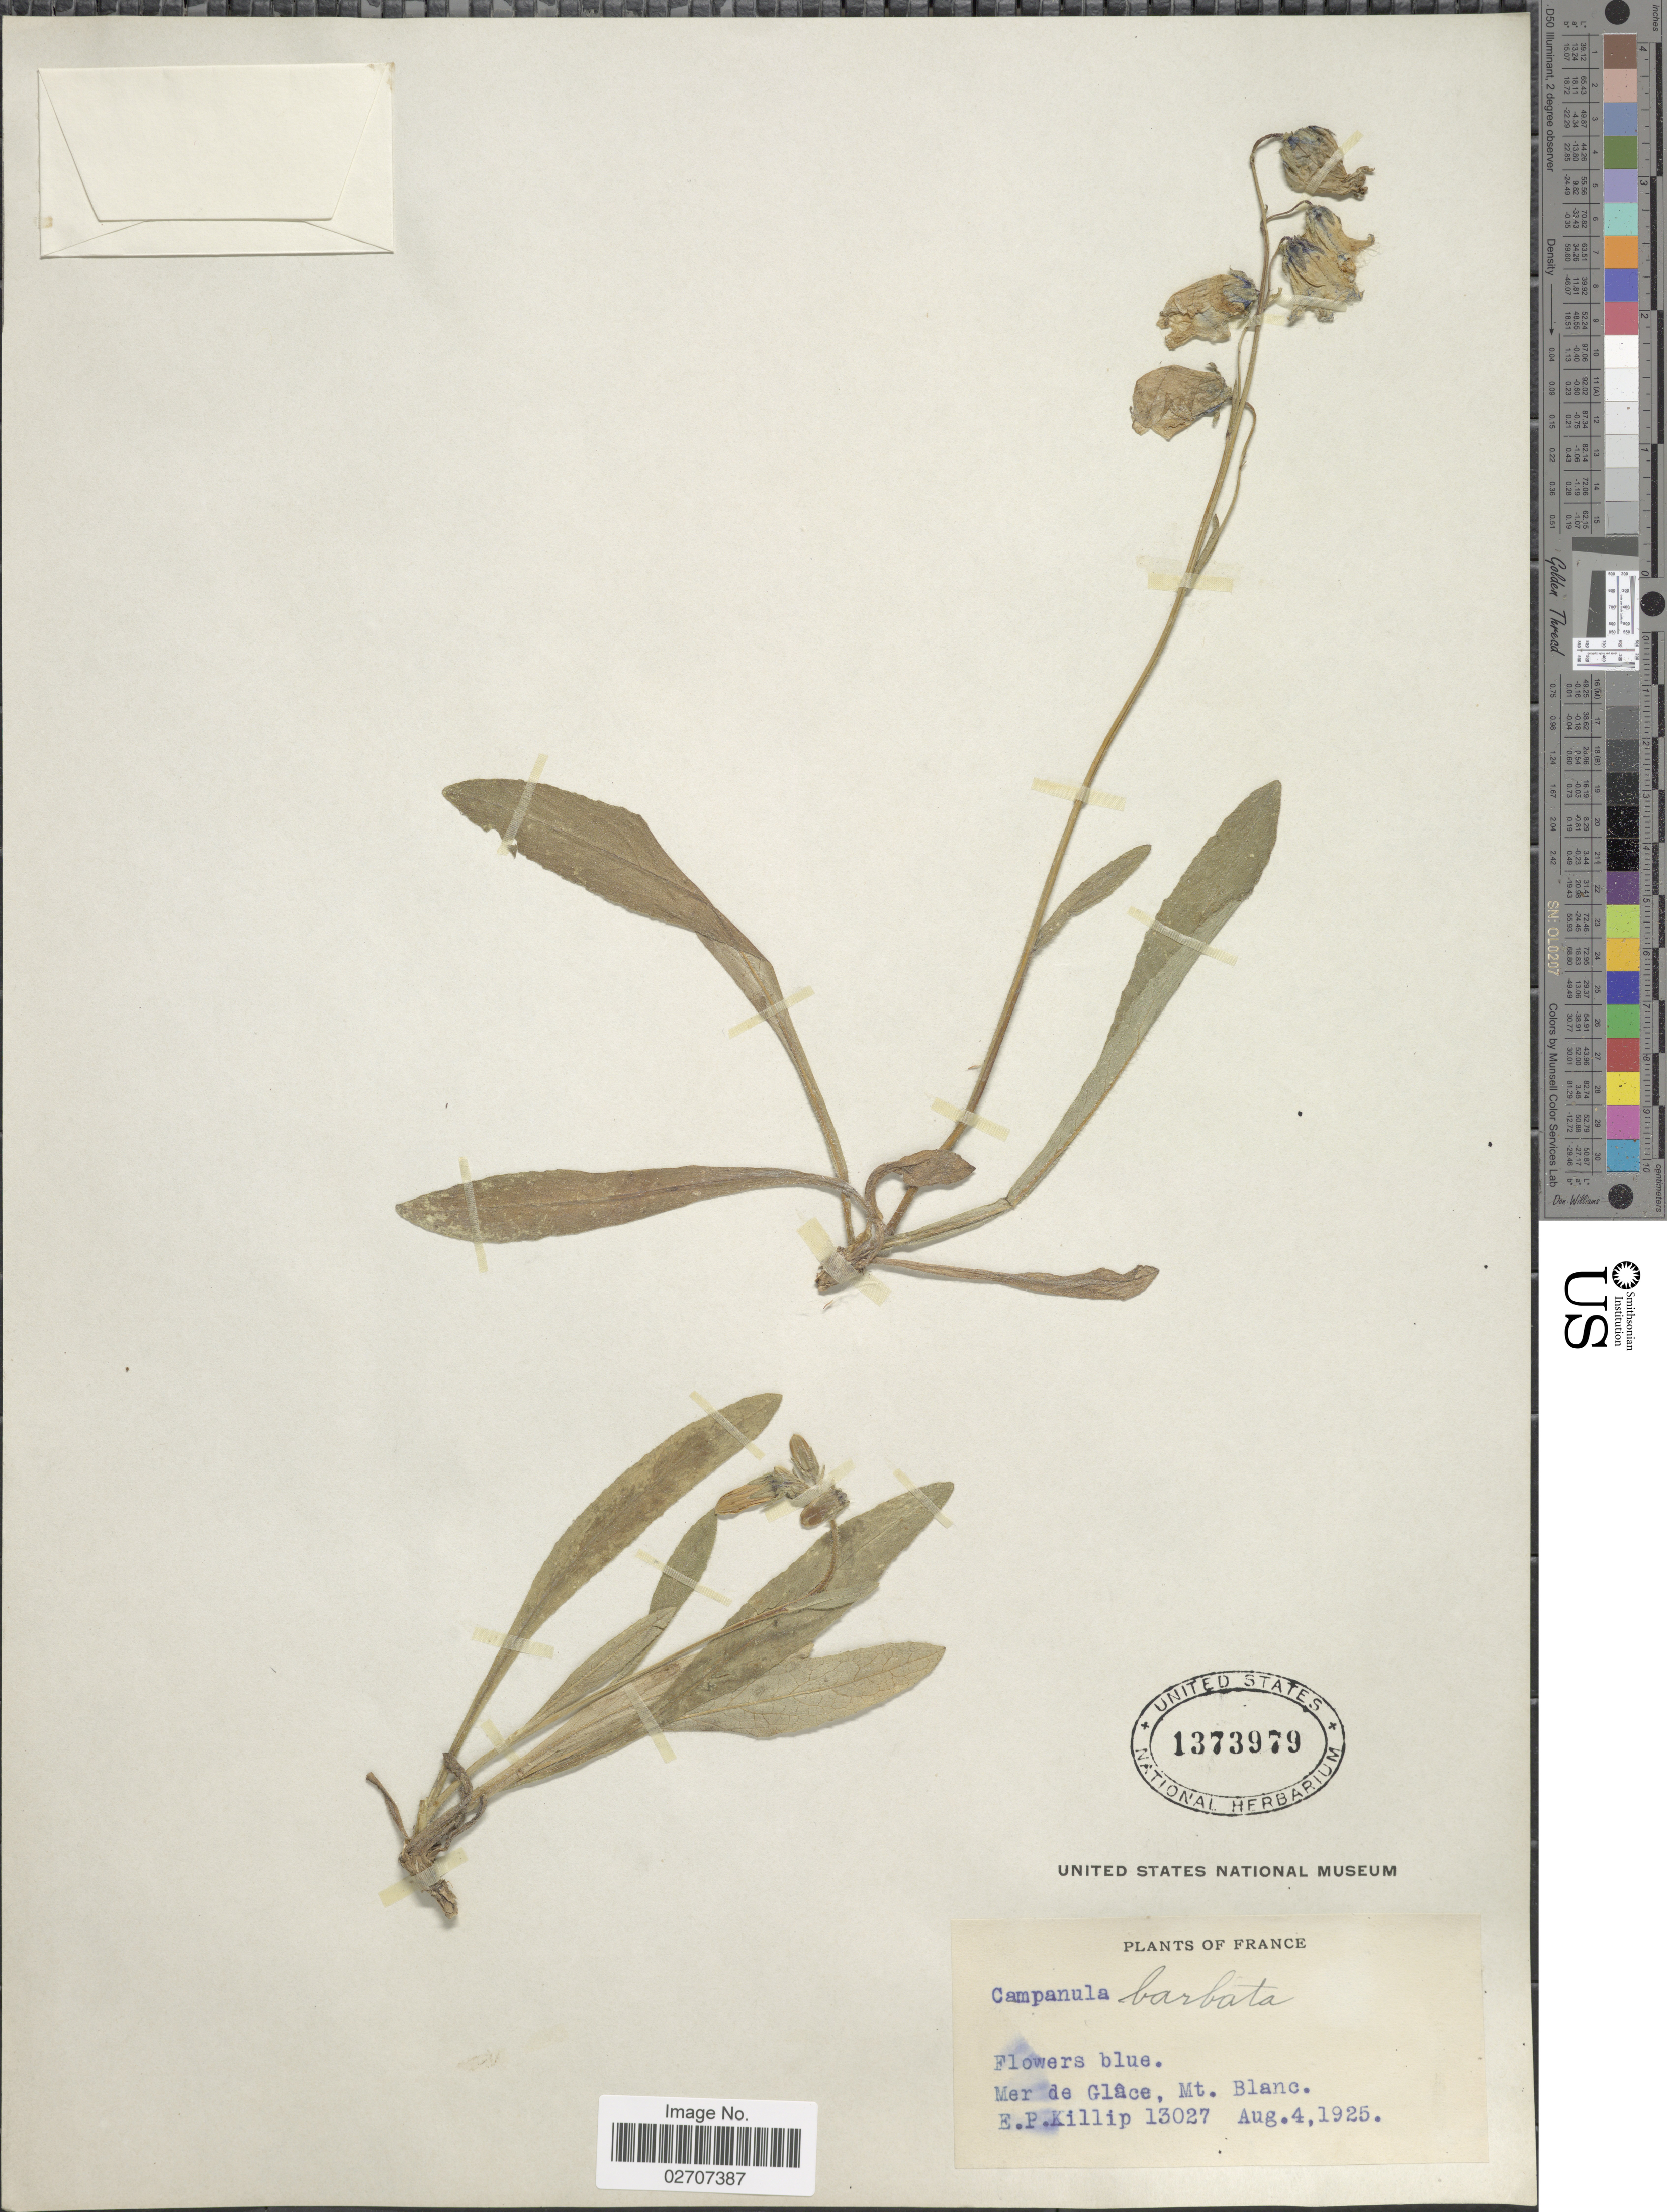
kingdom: Plantae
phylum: Tracheophyta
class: Magnoliopsida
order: Asterales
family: Campanulaceae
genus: Campanula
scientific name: Campanula barbata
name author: L.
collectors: E. P. Killip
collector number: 13027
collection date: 1925-08-04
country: France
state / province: Auvergne-Rhône-Alpes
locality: Mer de Glace, Mt. Blanc.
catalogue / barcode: US 1373979